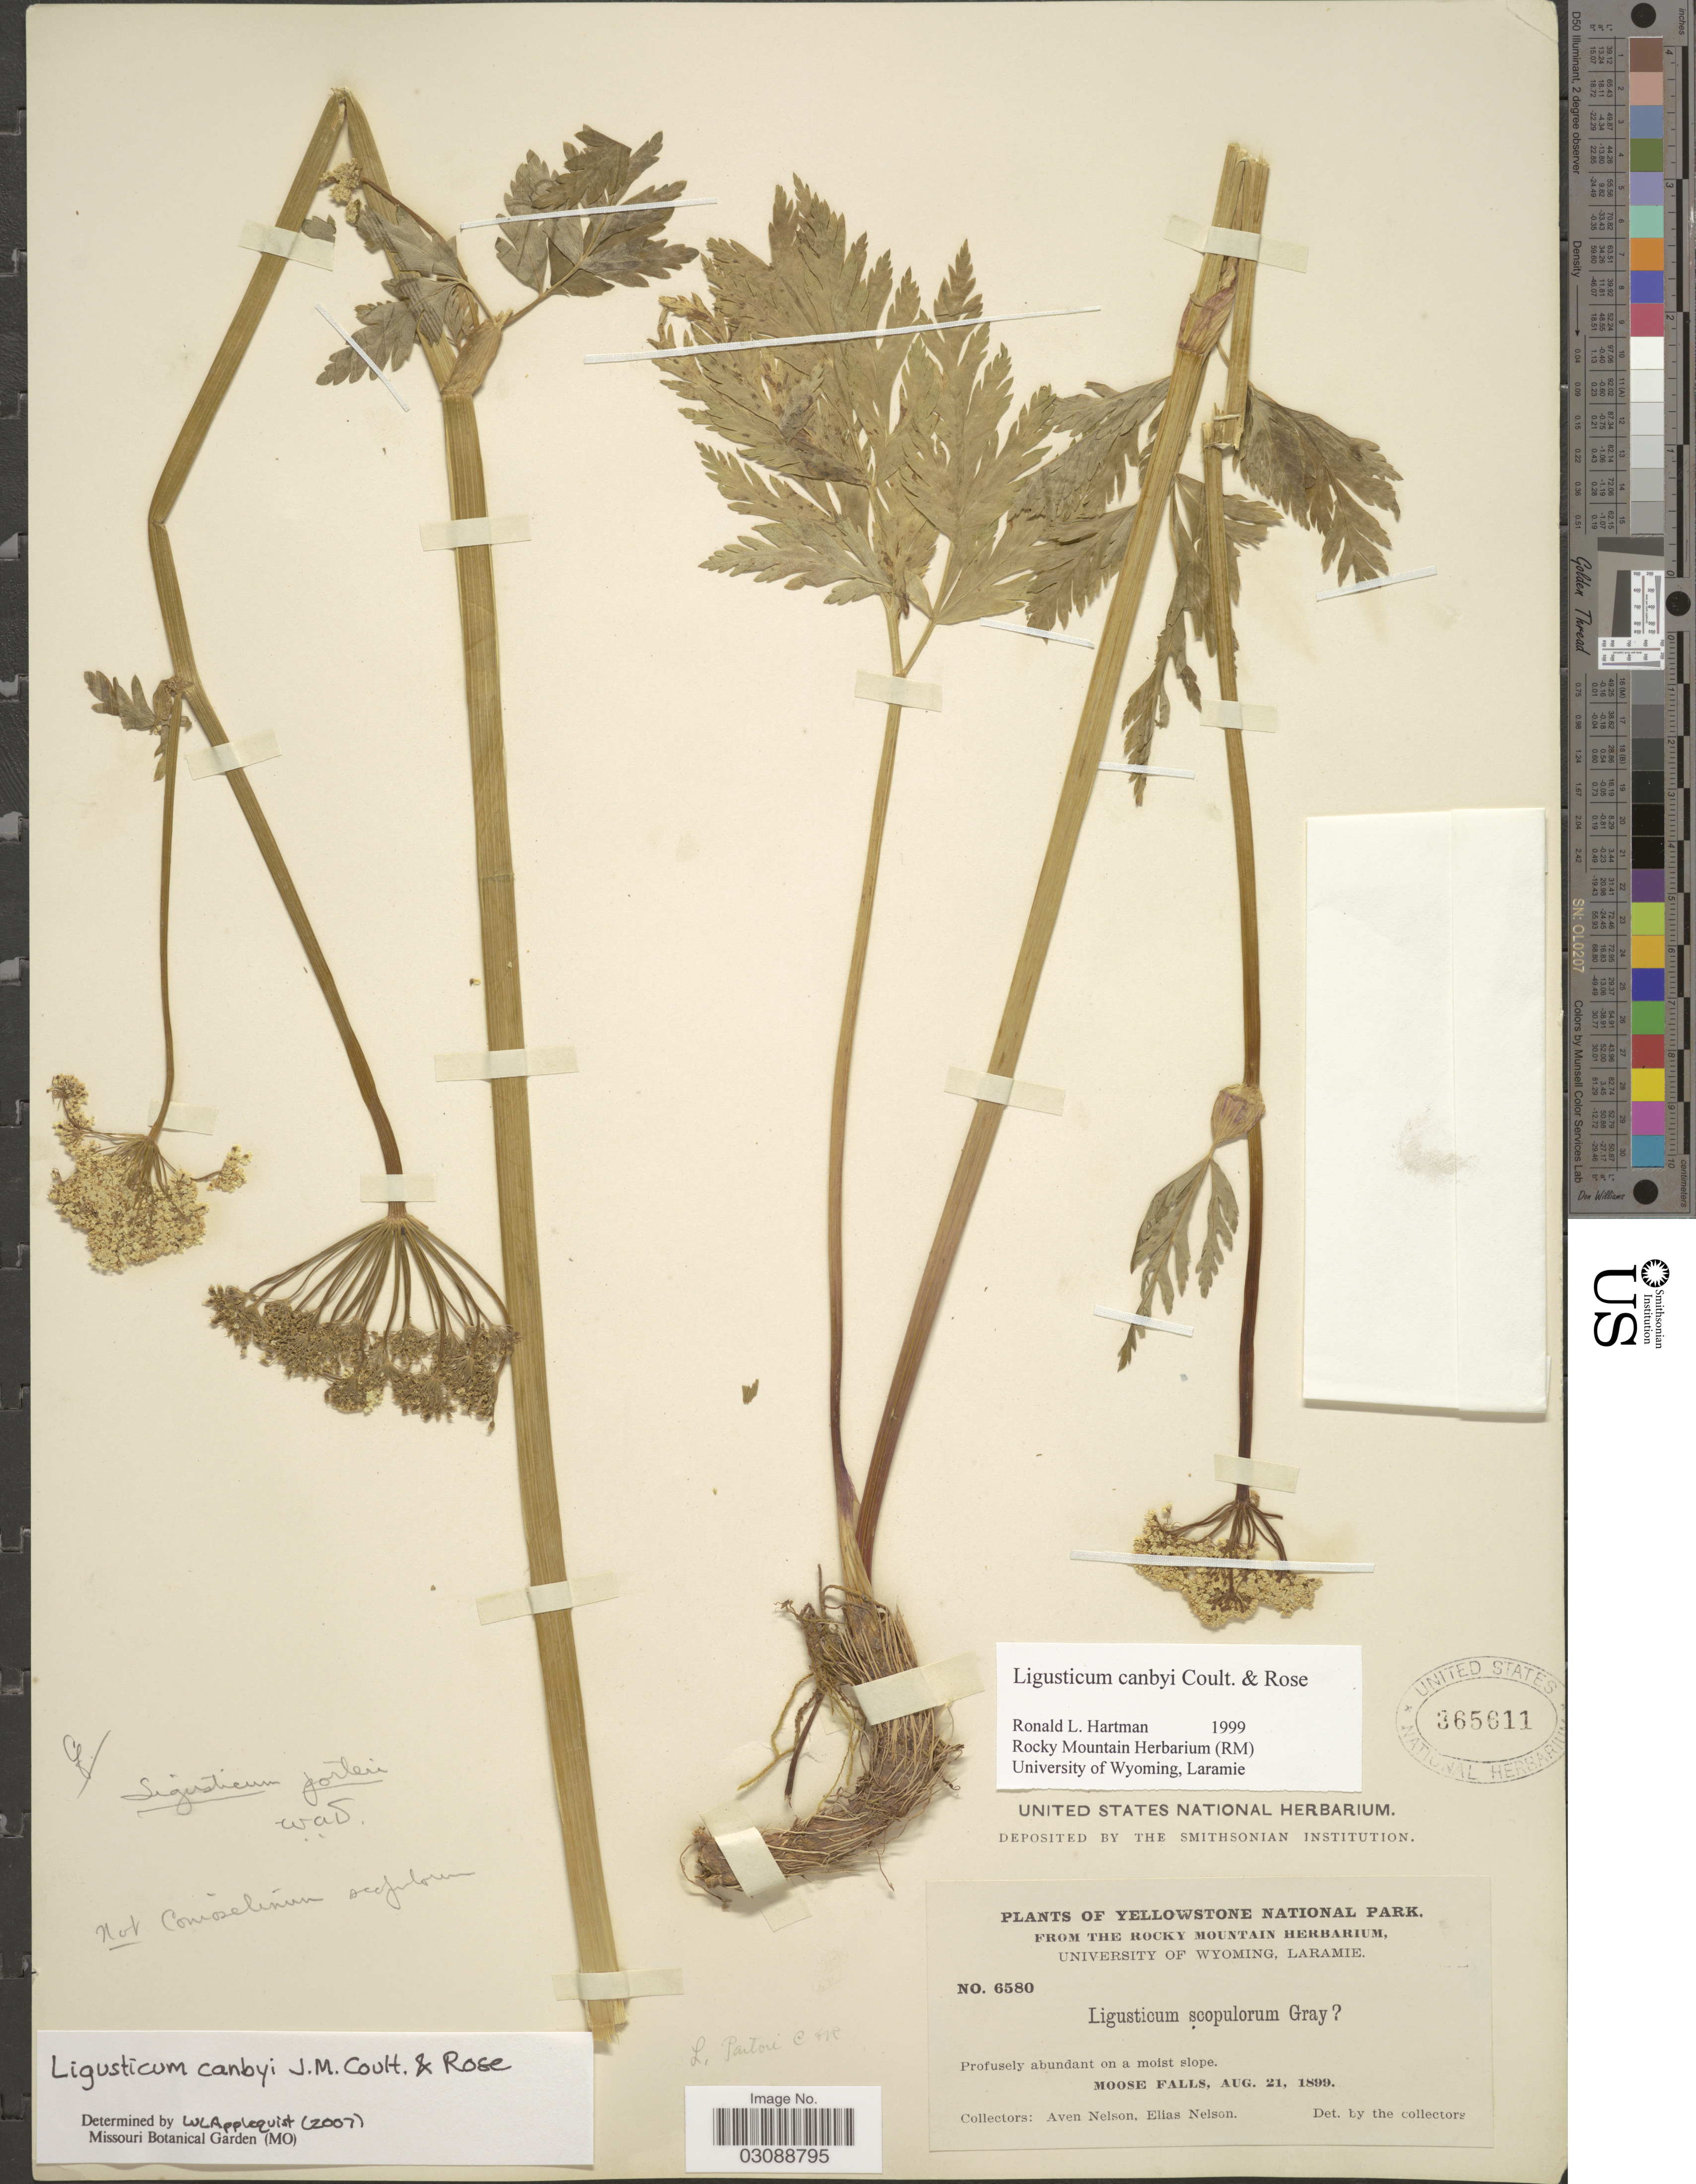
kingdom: Plantae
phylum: Tracheophyta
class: Magnoliopsida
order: Apiales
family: Apiaceae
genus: Ligusticum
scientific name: Ligusticum canbyi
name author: J.M. Coult. & Rose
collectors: A. Nelson & E. Nelson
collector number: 6580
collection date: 1899-08-21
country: United States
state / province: Wyoming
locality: Yellowstone National Park. Moose Falls.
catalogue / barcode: US 365611